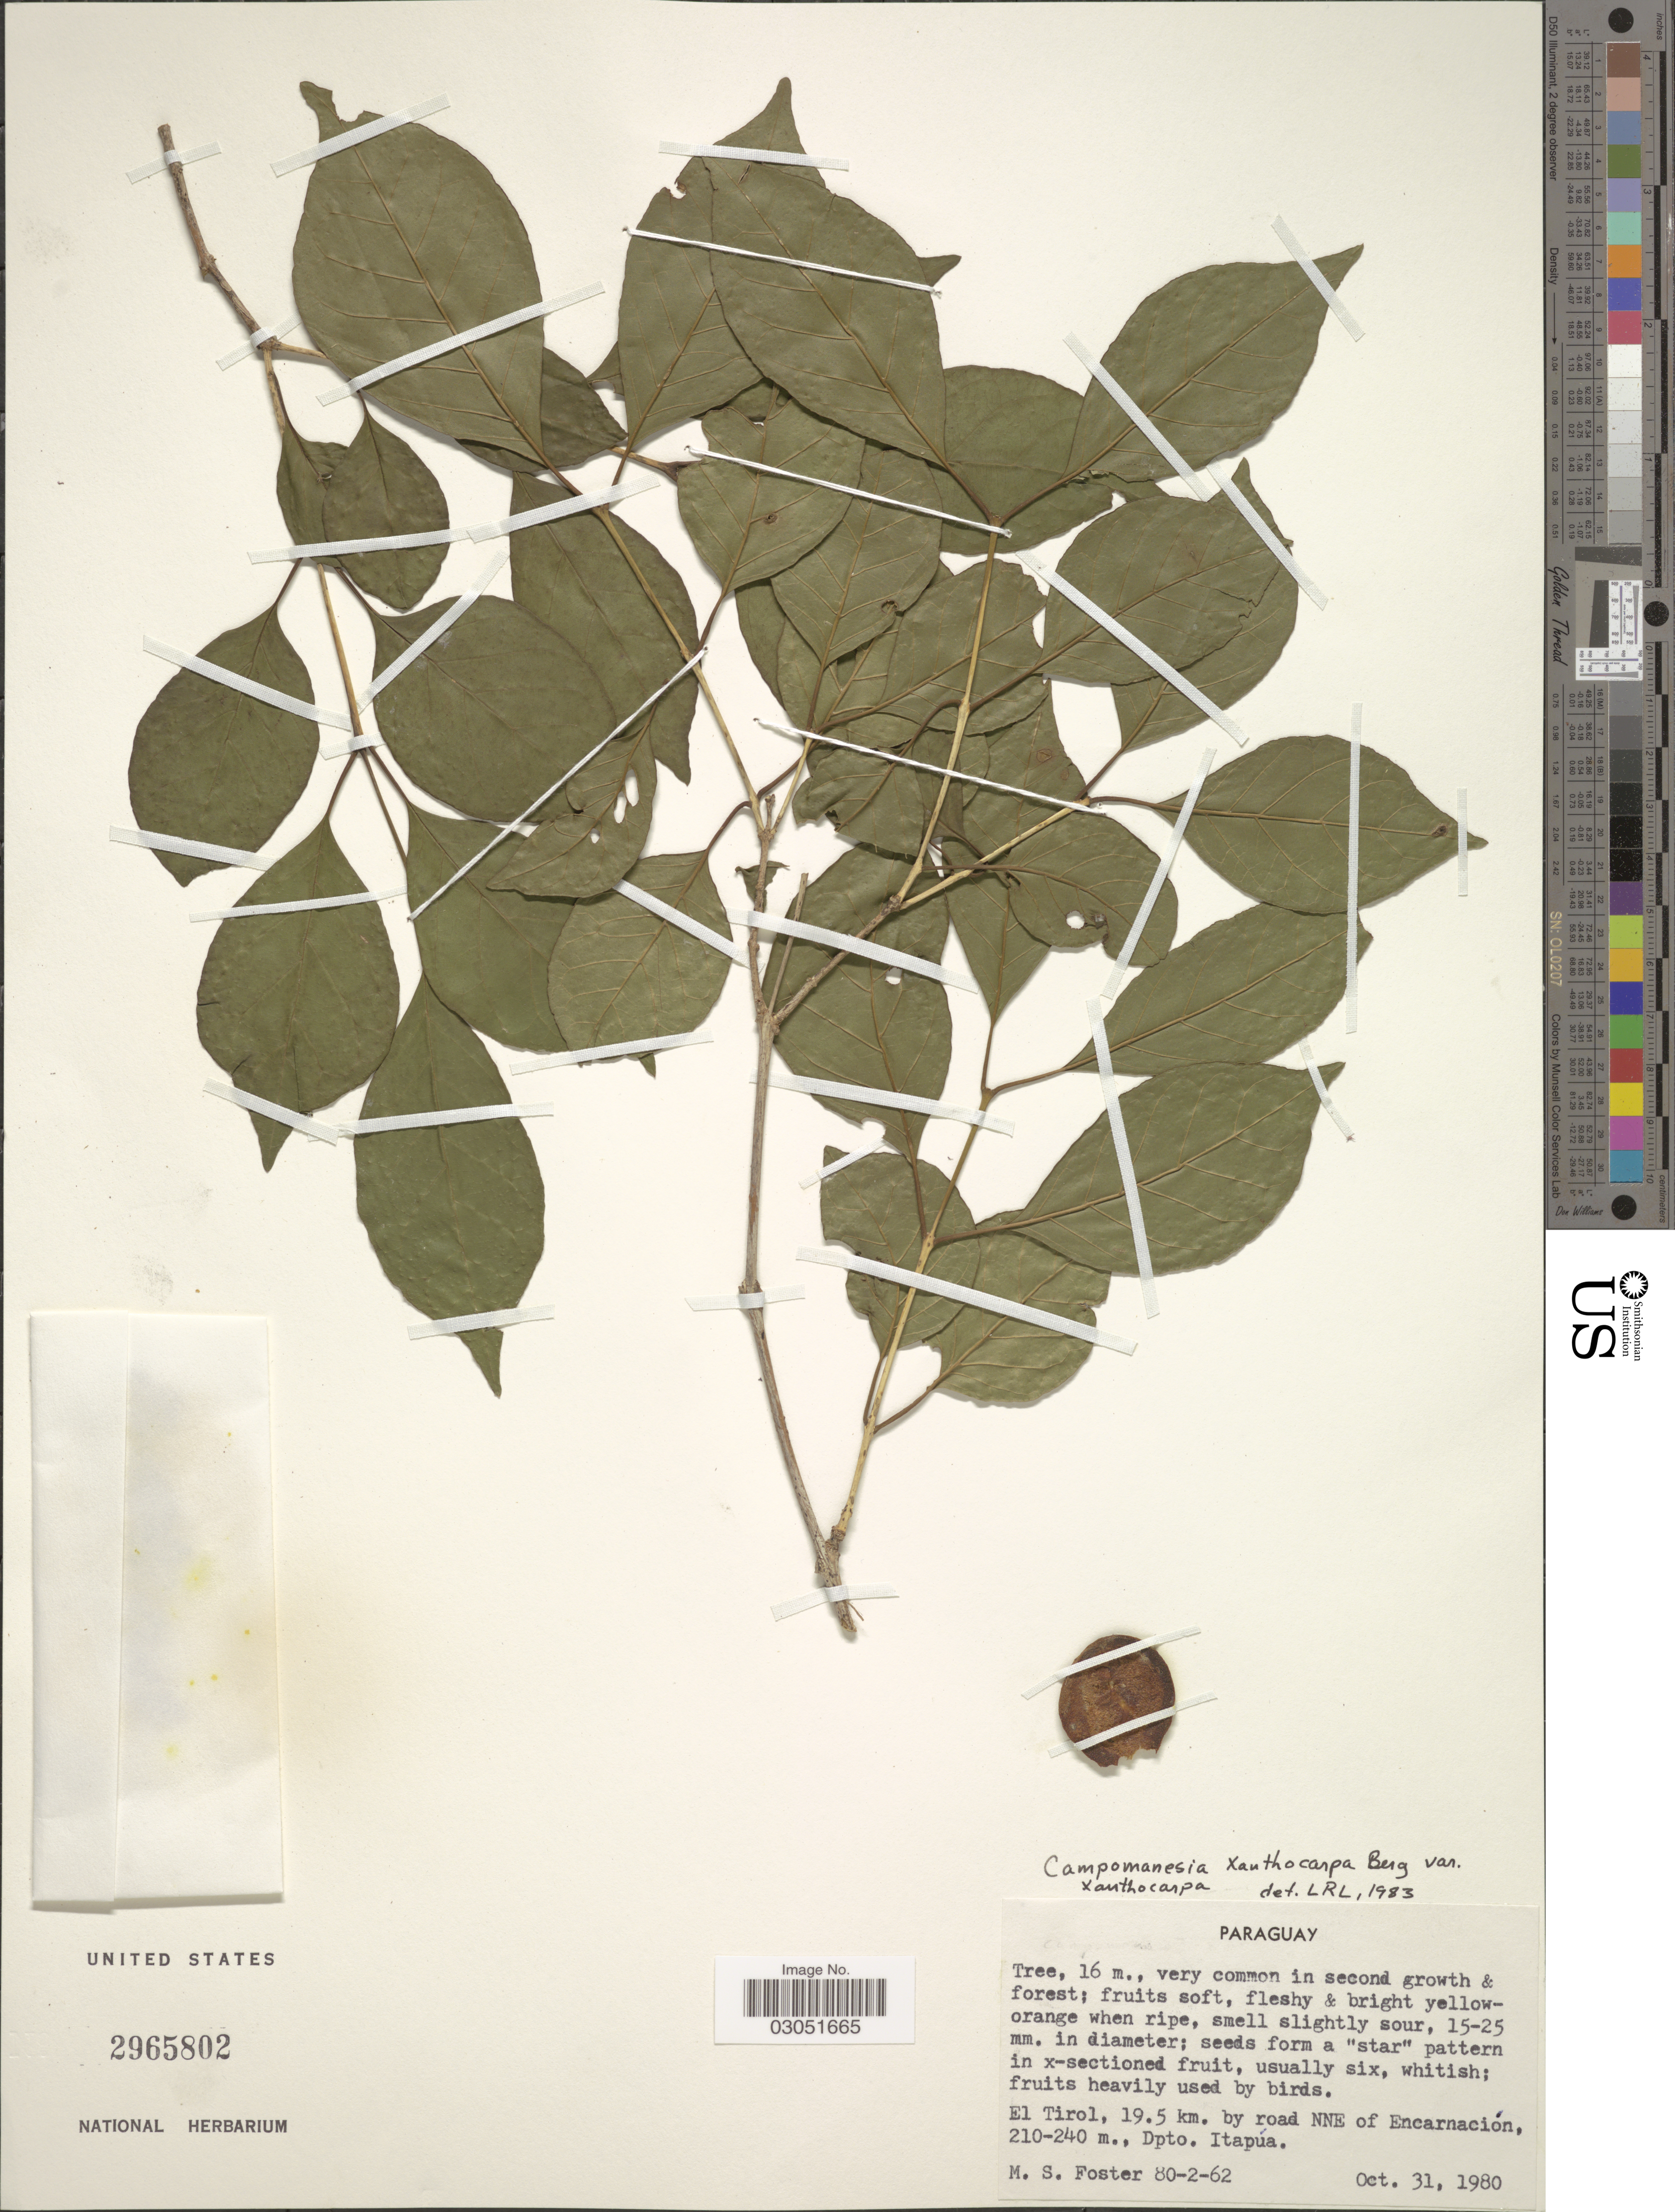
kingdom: Plantae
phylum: Tracheophyta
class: Magnoliopsida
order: Myrtales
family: Myrtaceae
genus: Campomanesia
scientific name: Campomanesia xanthocarpa var. xanthocarpa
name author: (Mart.) O. Berg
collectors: M. Foster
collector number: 80-2-62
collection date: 1980-10-31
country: Paraguay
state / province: Itapua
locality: El Tirol, 19.5 km. by road NNE of Encarnación. Dpto. Itapúa.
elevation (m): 210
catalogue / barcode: US 2965802